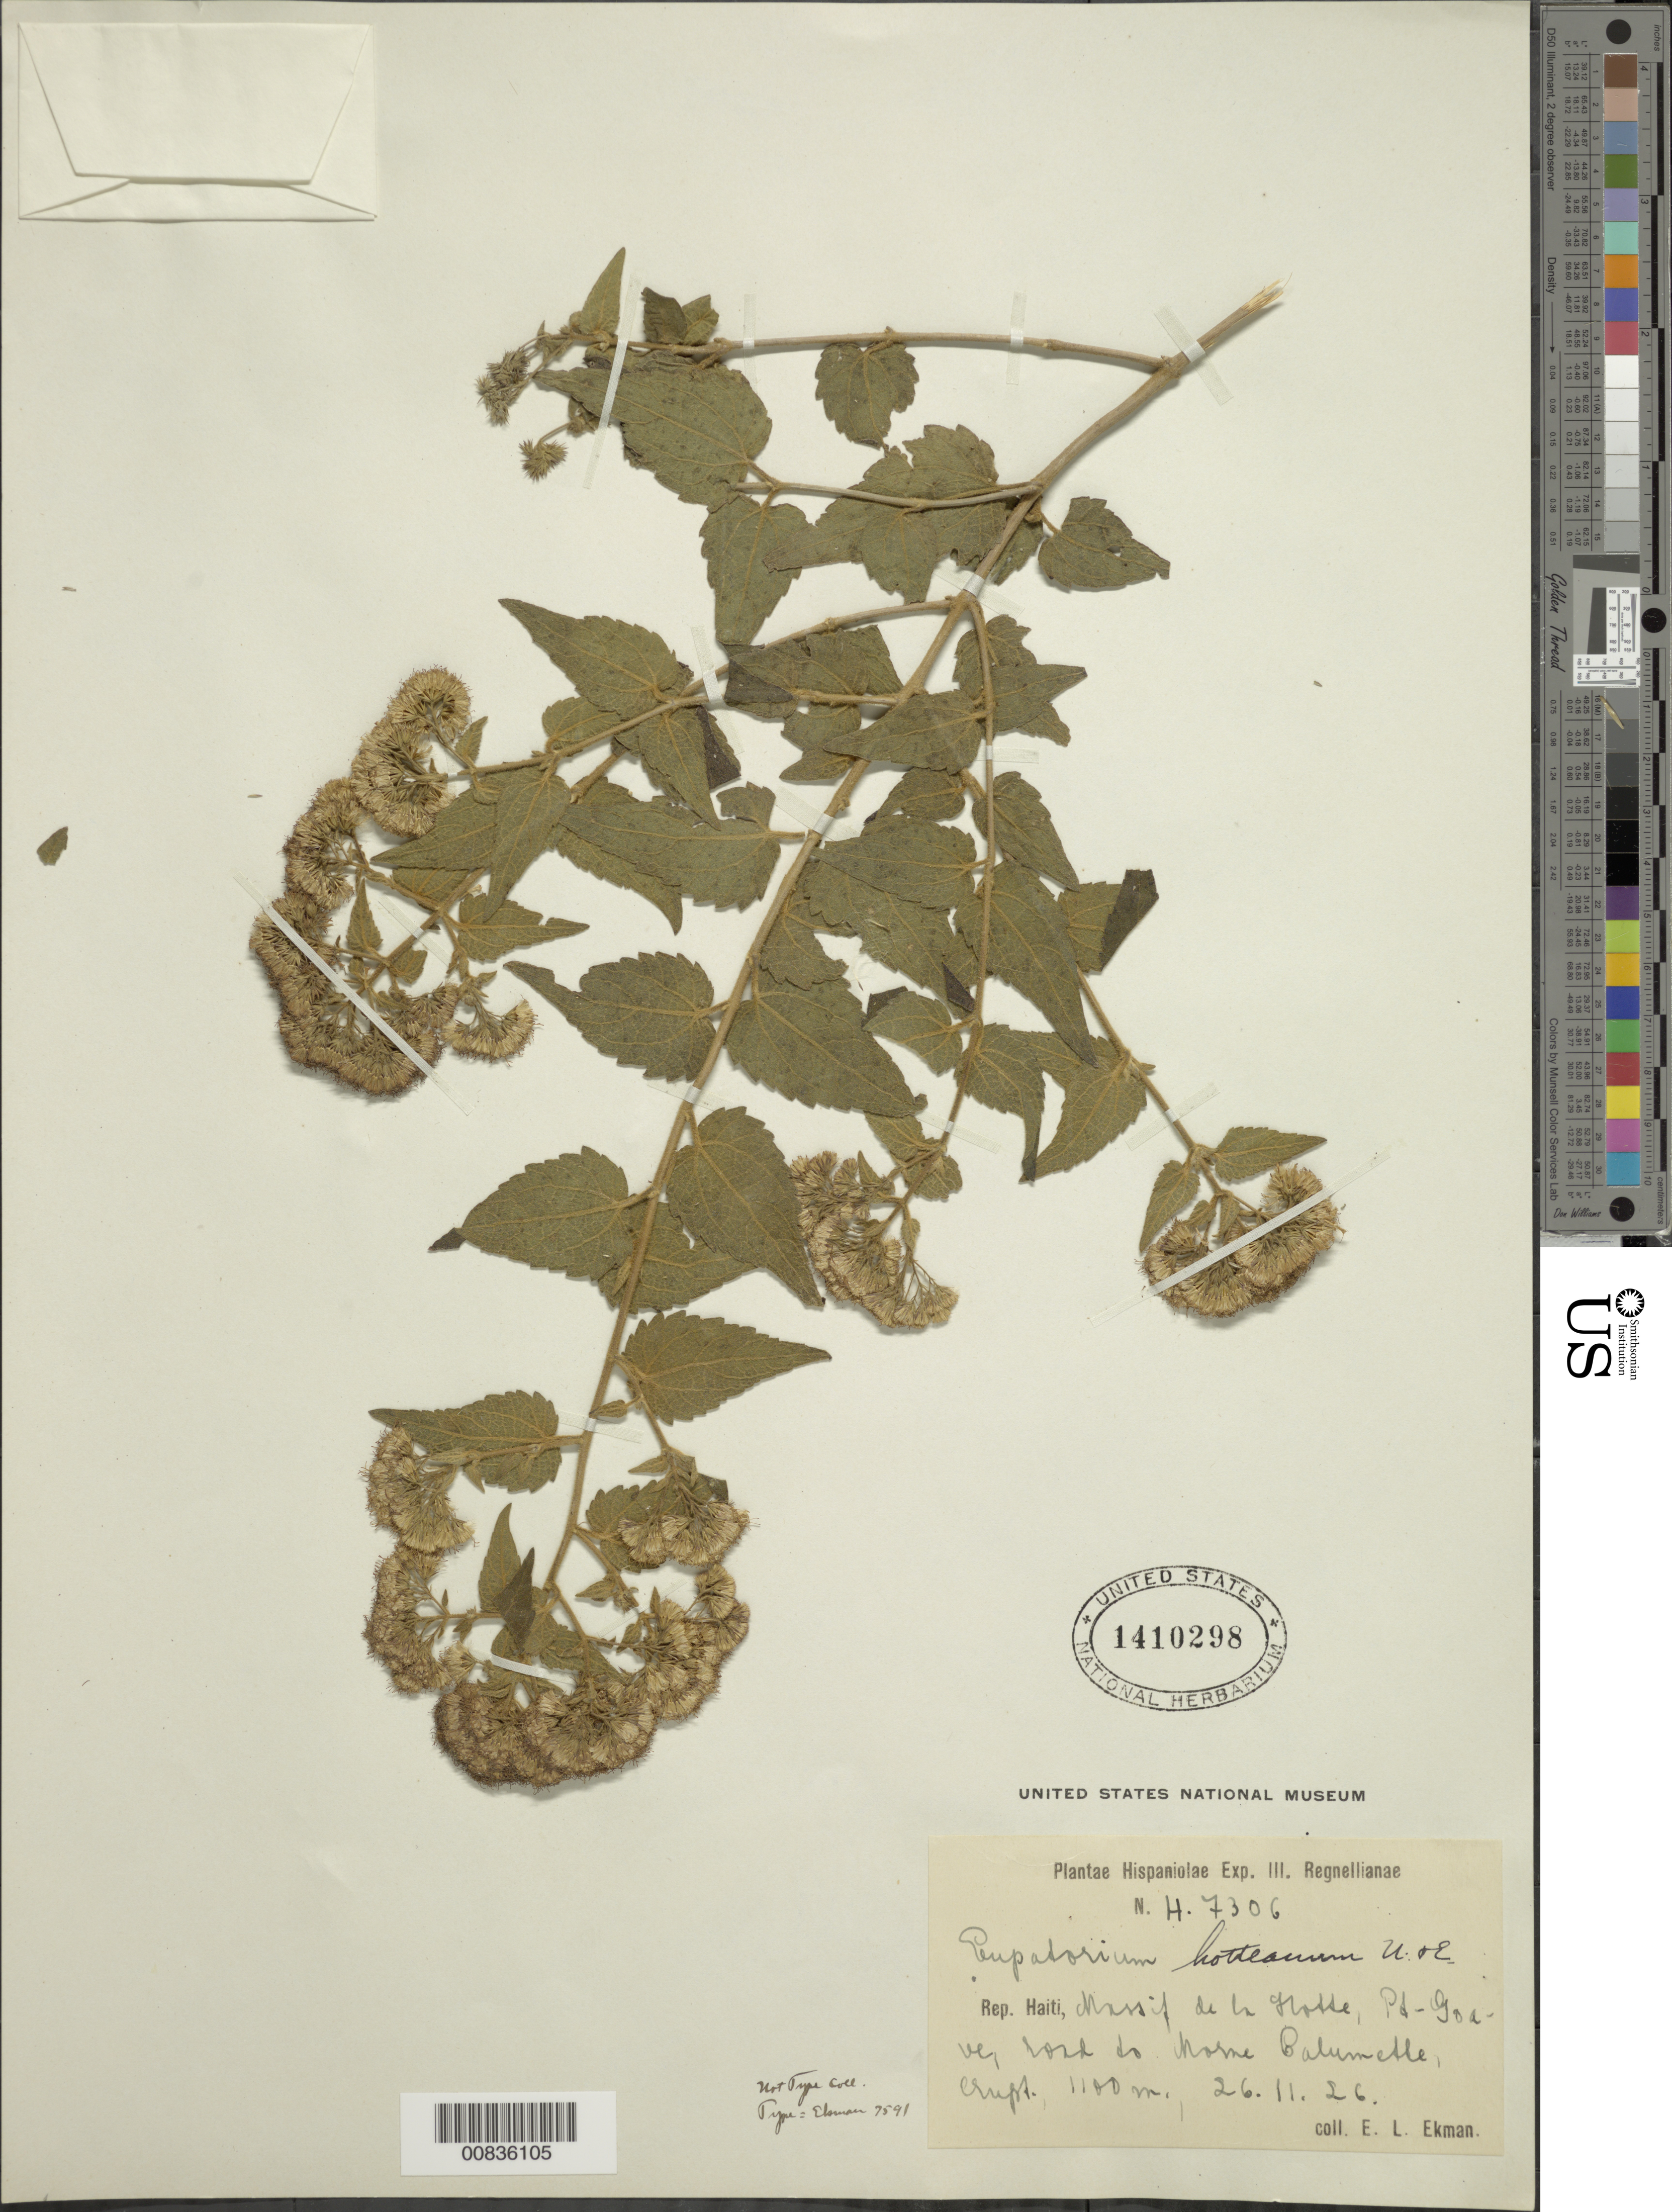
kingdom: Plantae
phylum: Tracheophyta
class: Magnoliopsida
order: Asterales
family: Asteraceae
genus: Koanophyllon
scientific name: Koanophyllon hotteanum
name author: (Urb. & Ekman) R.M. King & H. Rob.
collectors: E. L. Ekman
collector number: H 7306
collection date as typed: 26 Nov 1926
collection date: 1926-11-26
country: Haiti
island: Hispaniola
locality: Massif de la Hotte, Pt - Goave, road to Morne Calumette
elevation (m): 1100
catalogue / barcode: US 1410298